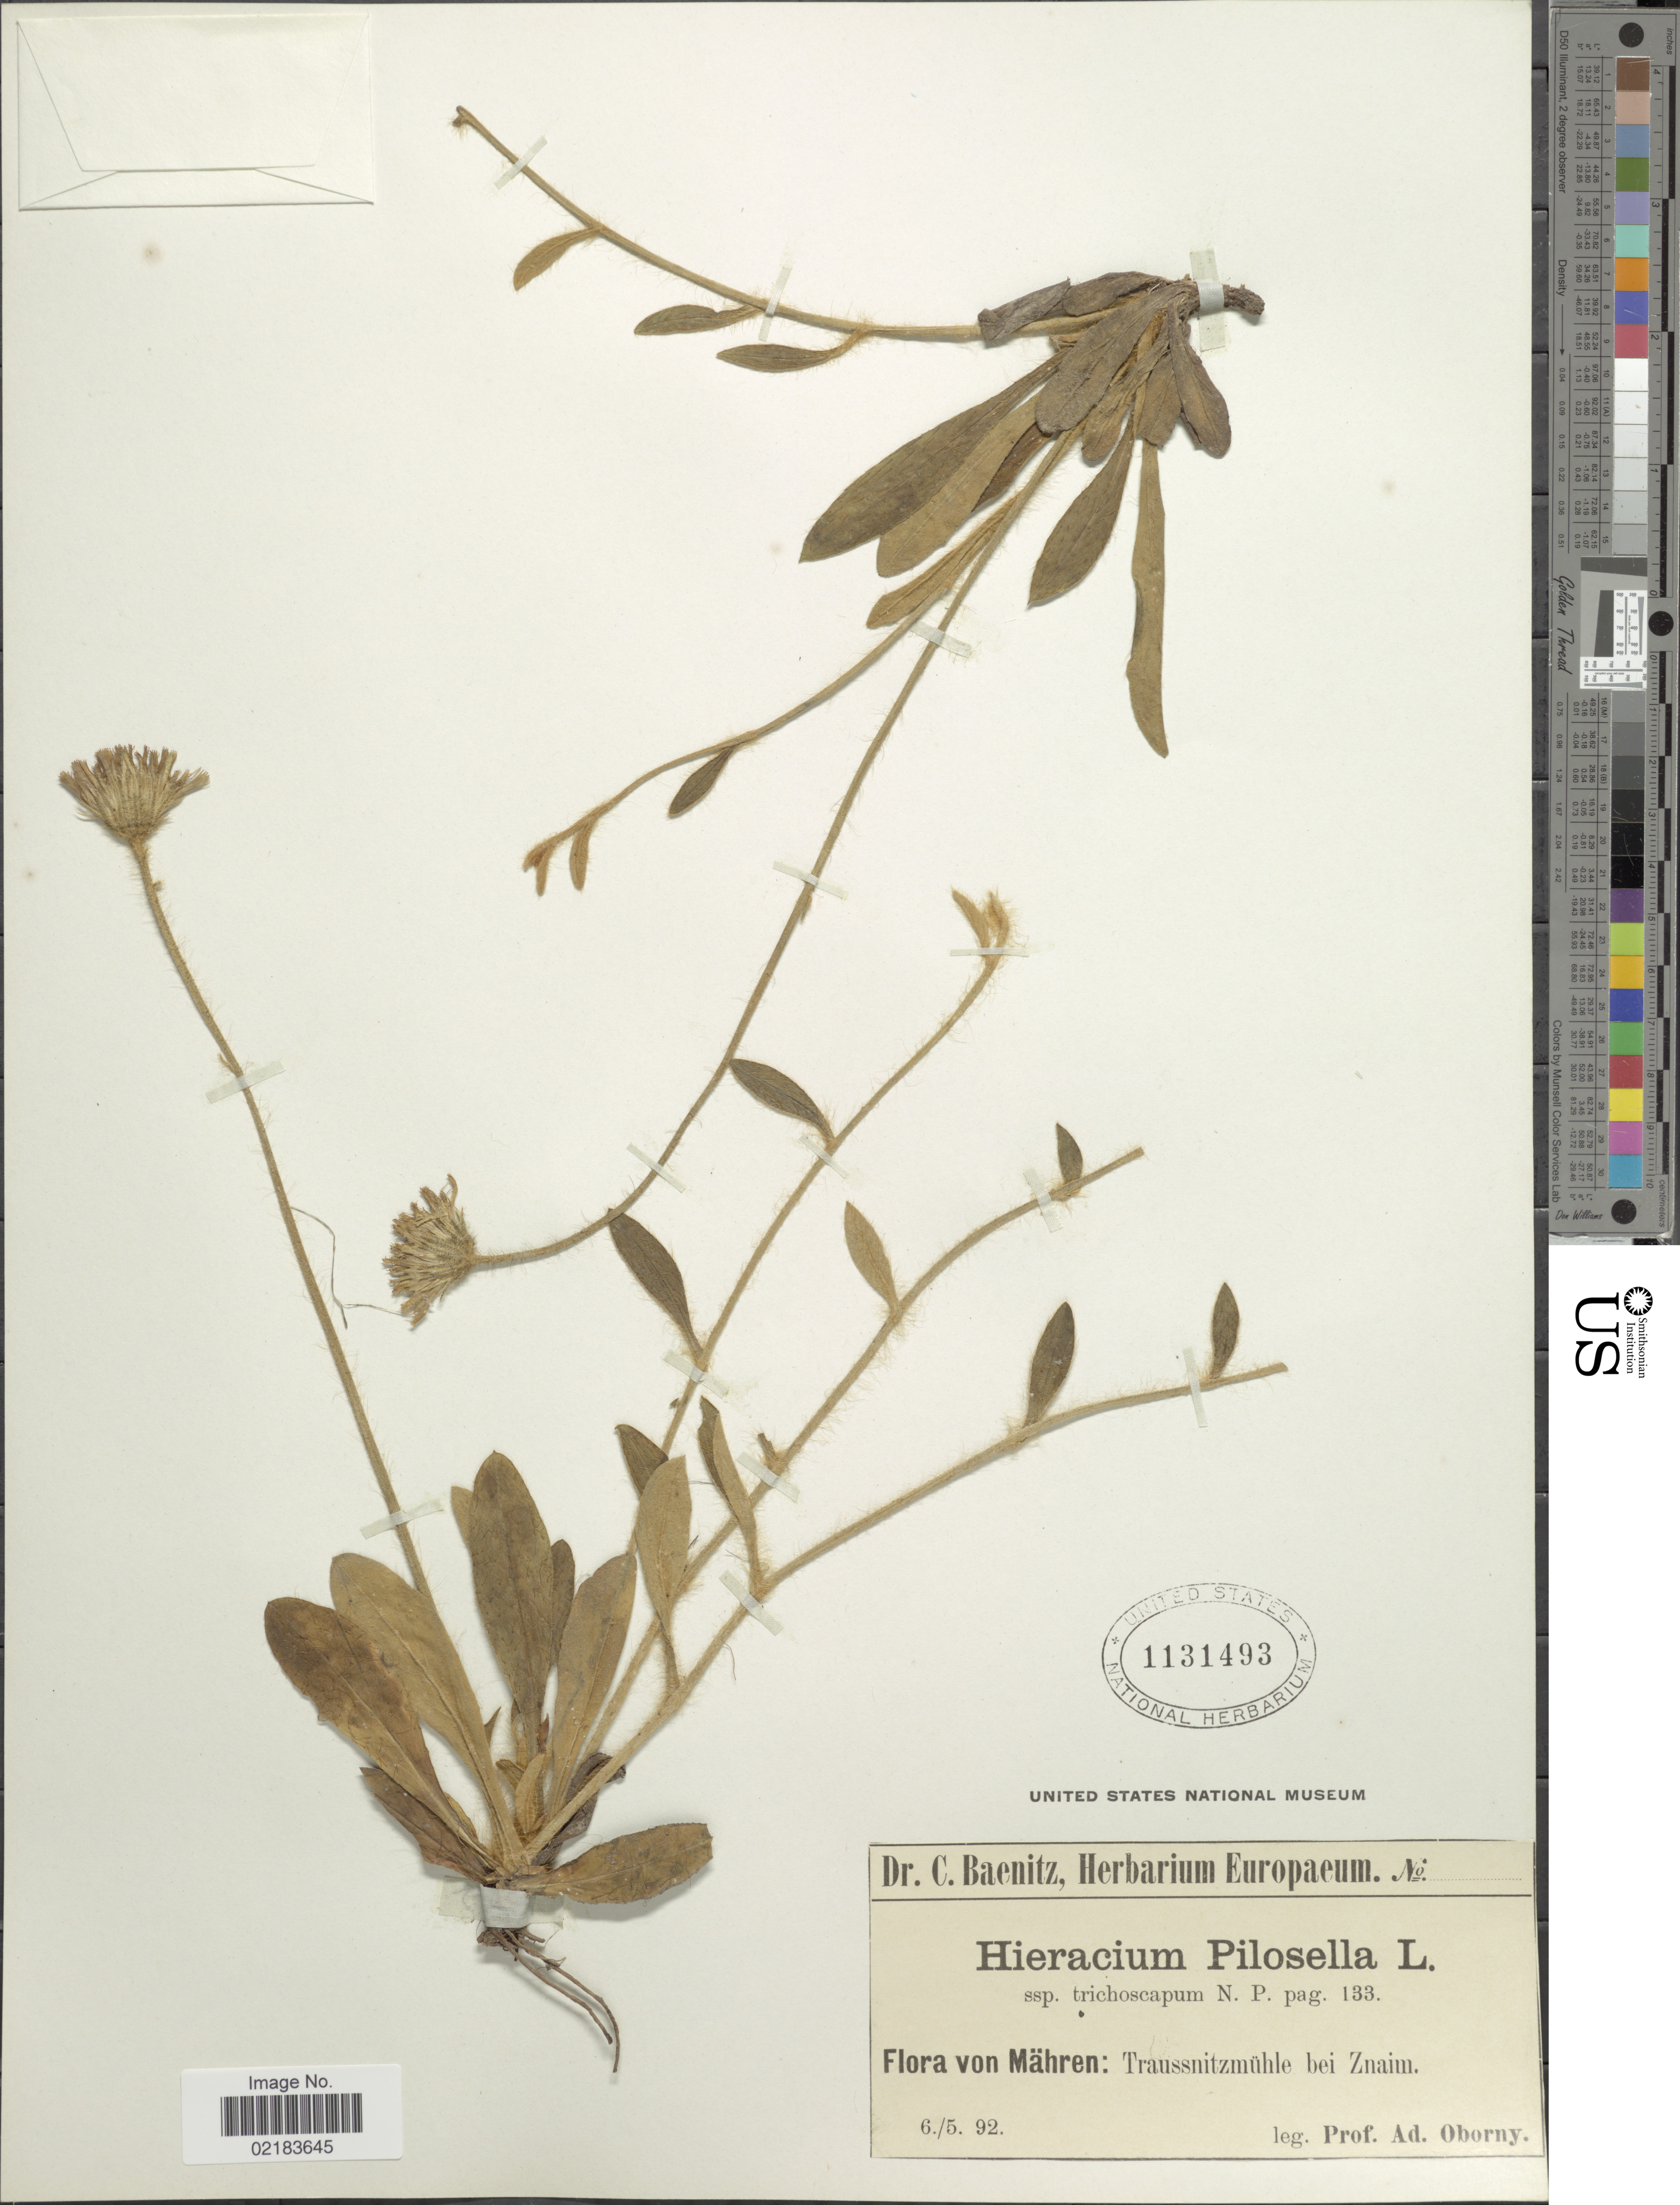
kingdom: Plantae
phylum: Tracheophyta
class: Magnoliopsida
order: Asterales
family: Asteraceae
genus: Pilosella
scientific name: Pilosella officinarum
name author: Vaill.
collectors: A. Oborny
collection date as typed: Transcribed d/m/y: 6/5/92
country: Czechia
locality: Mähren: Traussnitzmühle bei Znaim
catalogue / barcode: US 1131493